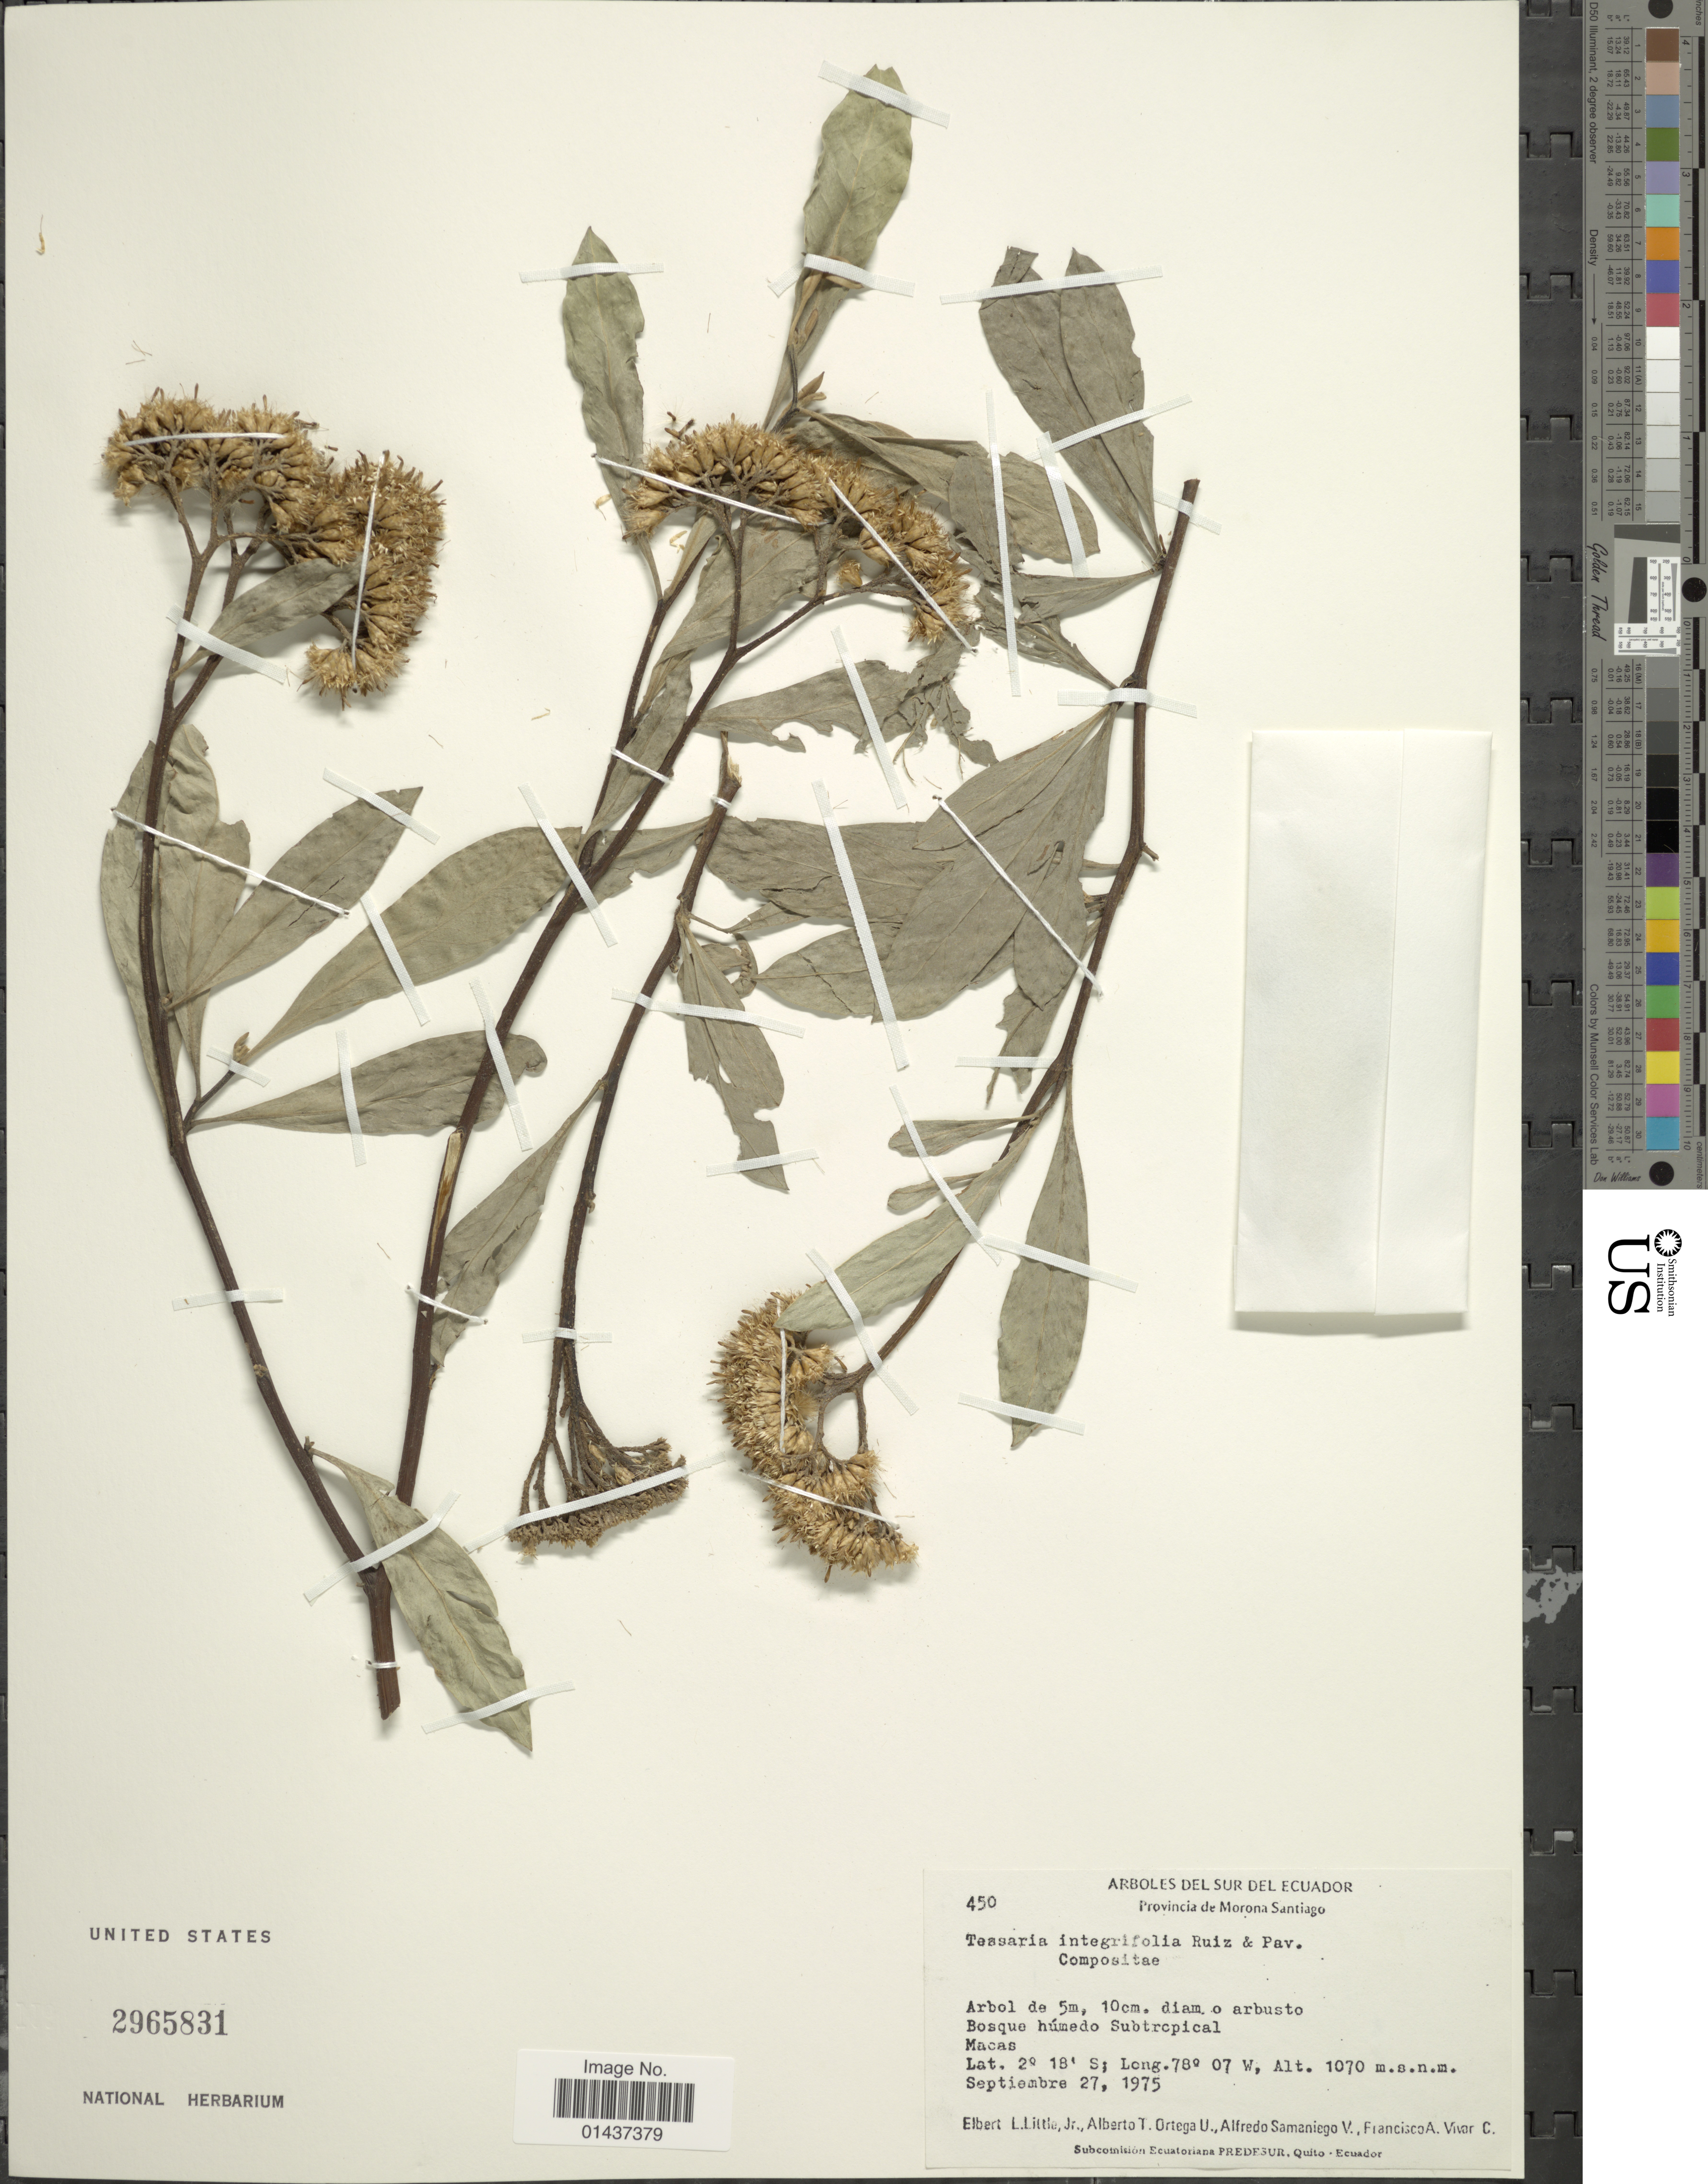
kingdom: Plantae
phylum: Tracheophyta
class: Magnoliopsida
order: Asterales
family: Asteraceae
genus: Tessaria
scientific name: Tessaria integrifolia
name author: Ruiz & Pav.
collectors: E. L. Little, A. T. Ortega U., A. Samaniago V. & F. A. Vivar C.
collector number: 450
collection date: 1975-09-27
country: Ecuador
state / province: Morona-Santiago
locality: Bosque húmedo Subtropical, Macas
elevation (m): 1070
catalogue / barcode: US 2965831